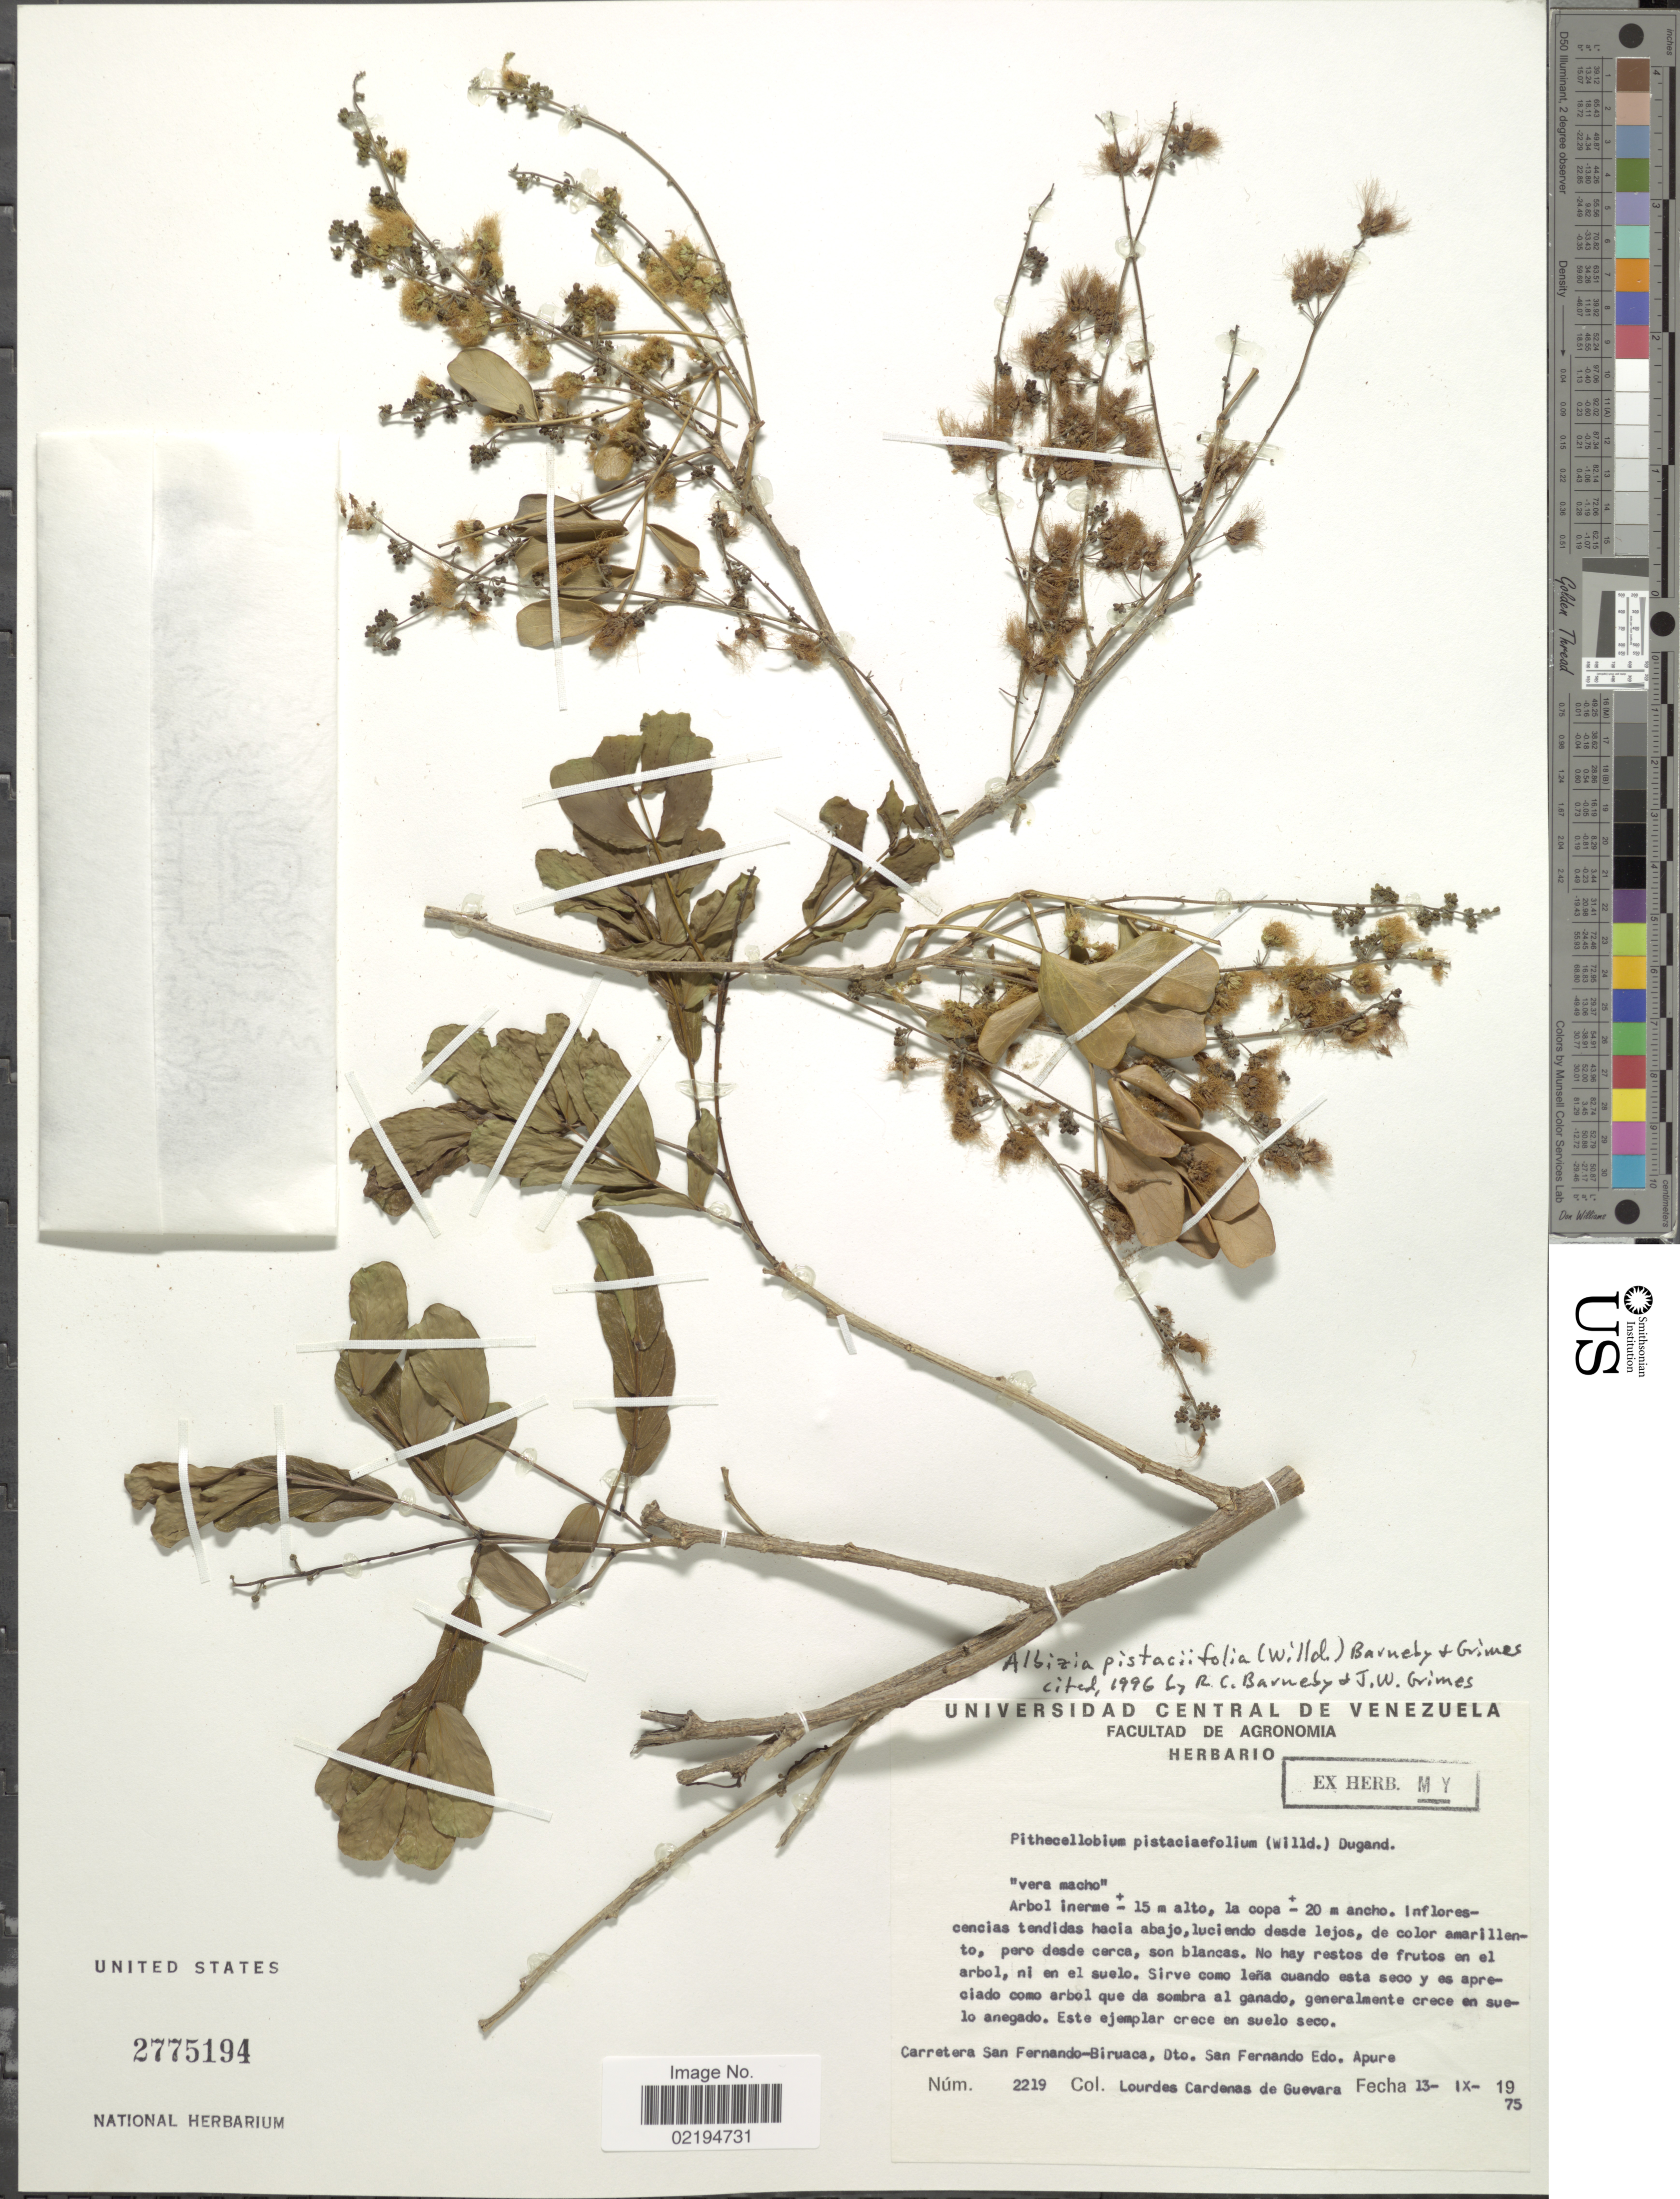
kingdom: Plantae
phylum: Tracheophyta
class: Magnoliopsida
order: Fabales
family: Fabaceae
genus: Pseudalbizzia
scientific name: Pseudalbizzia pistaciifolia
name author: (Willd.) Koenen & Duno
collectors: L. De Guevara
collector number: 2219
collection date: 1975-09-13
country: Venezuela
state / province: Apure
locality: Carretera San Fernando-Biruaca, Dto. San Fernando.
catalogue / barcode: US 2775194